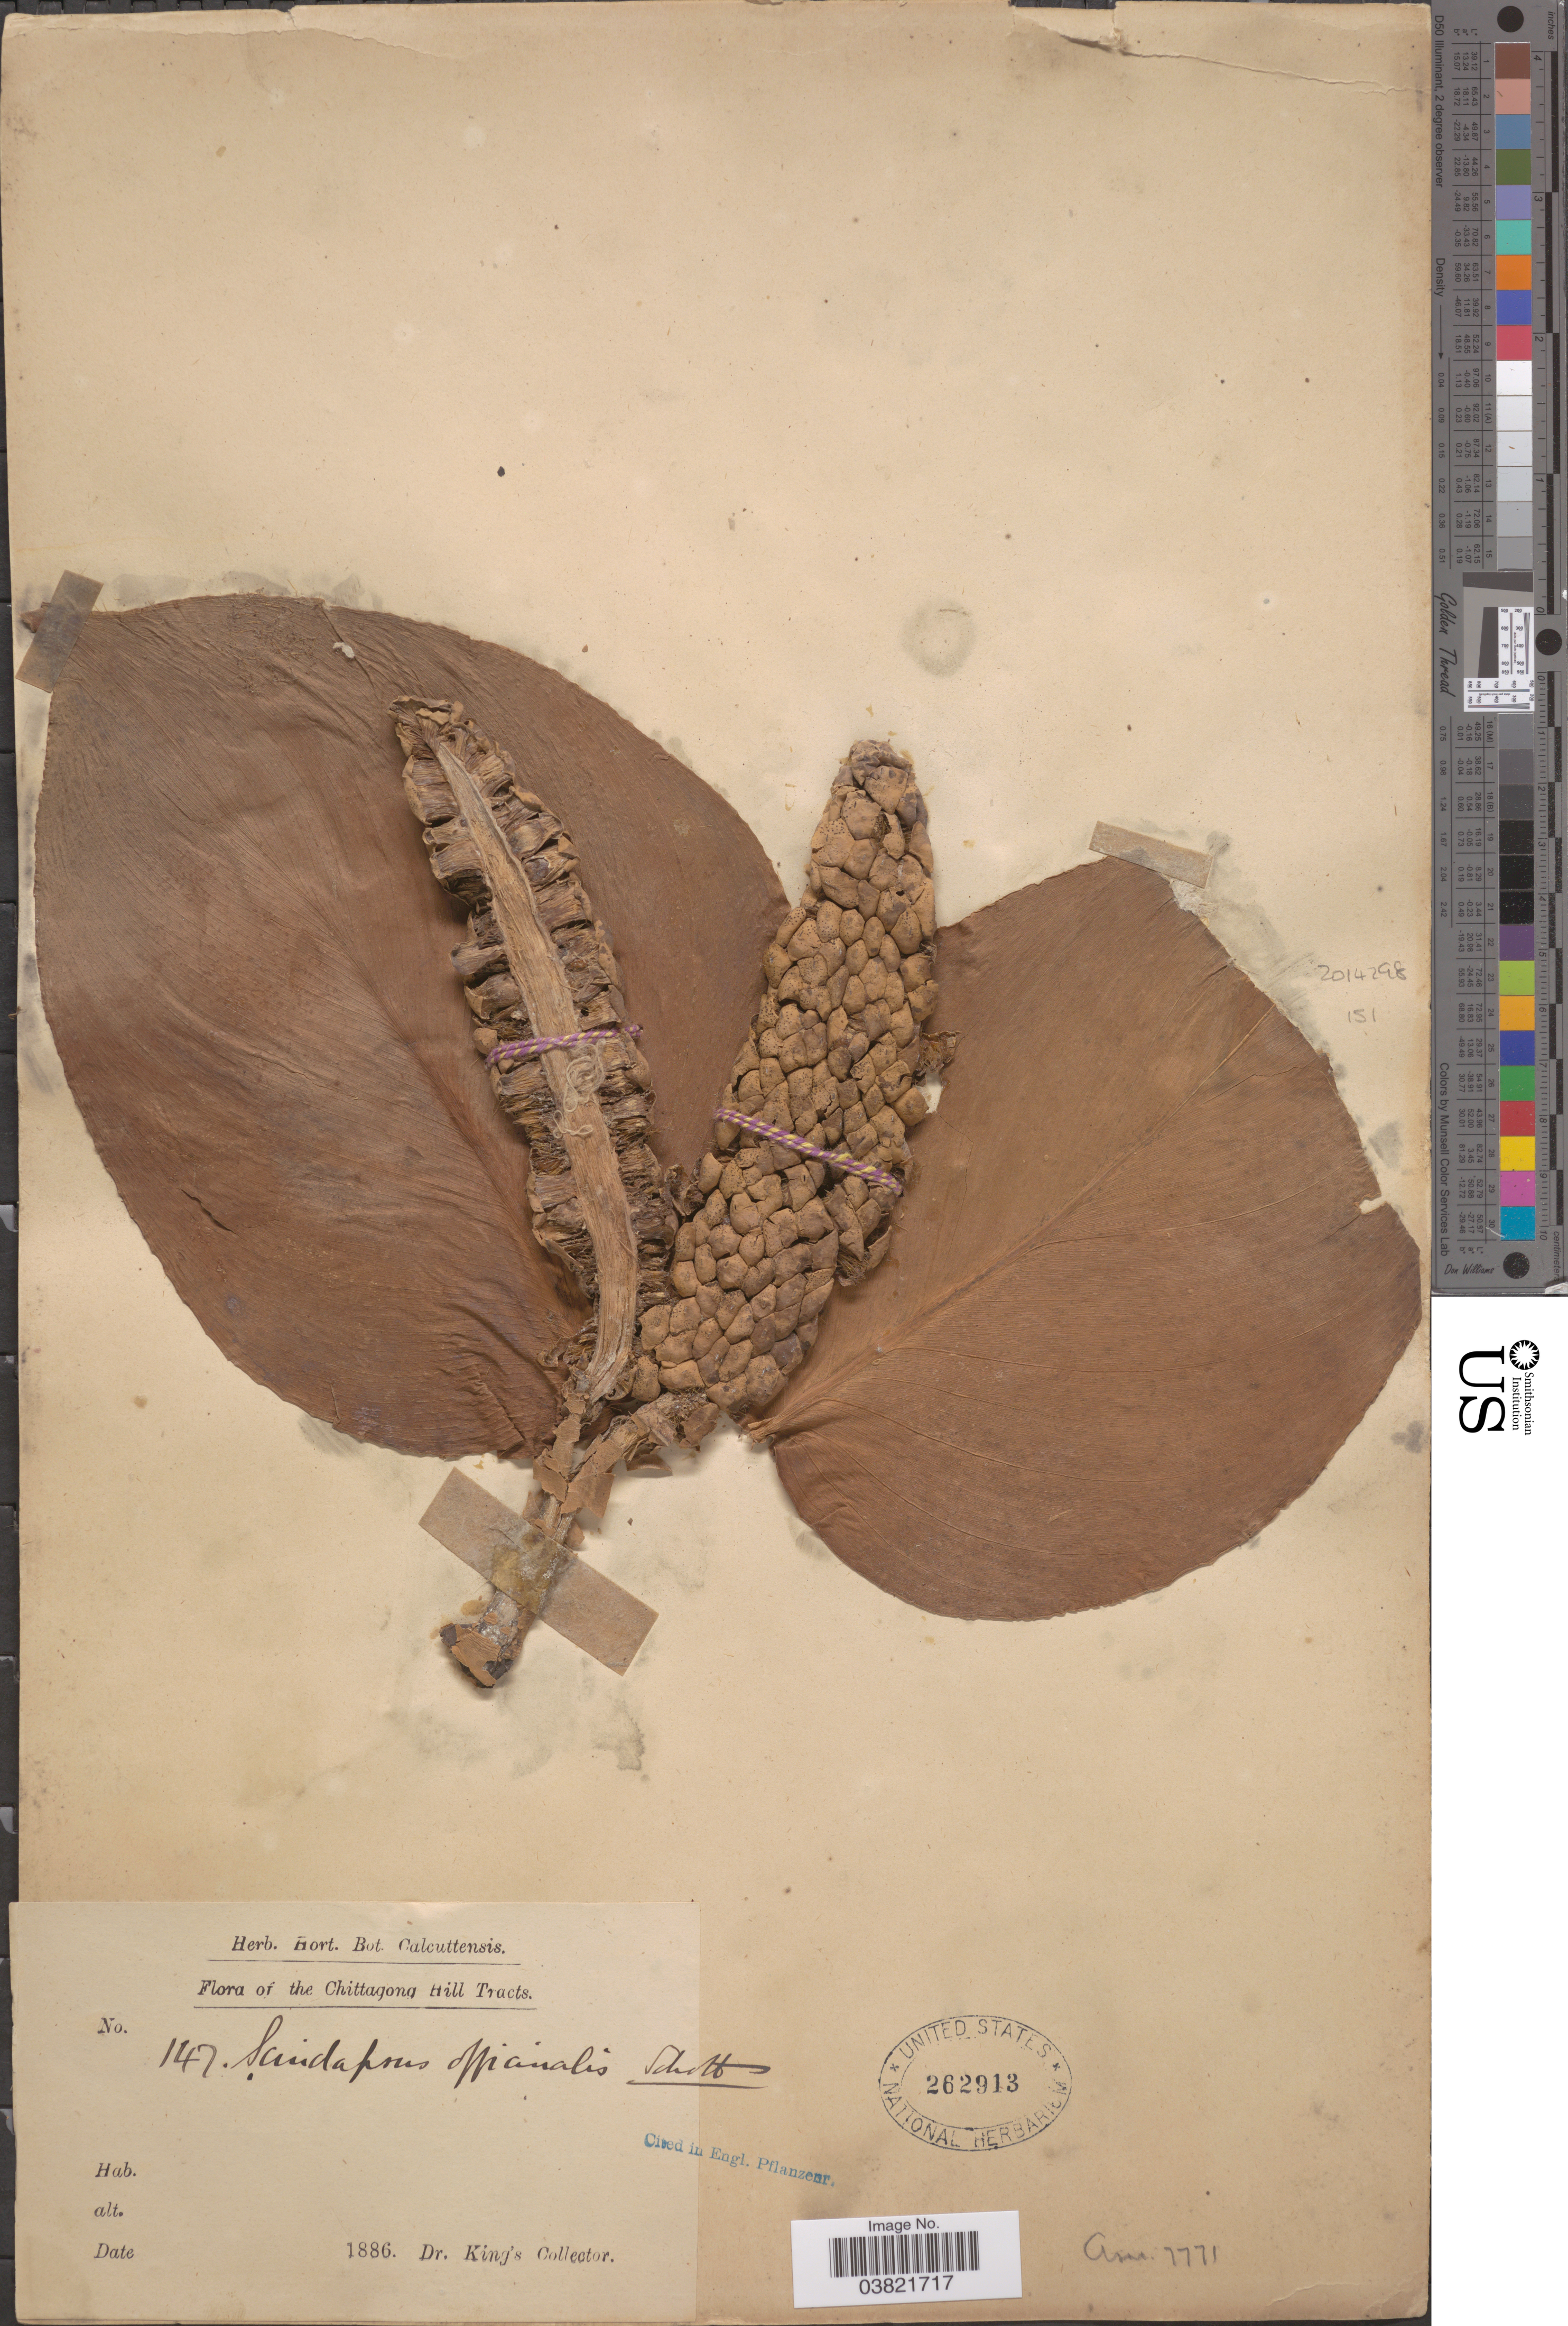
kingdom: Plantae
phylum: Tracheophyta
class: Liliopsida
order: Alismatales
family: Araceae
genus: Scindapsus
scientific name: Scindapsus officinalis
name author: (Roxb.) Schott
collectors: Dr. King's collector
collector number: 147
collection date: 1886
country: Bangladesh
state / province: Chittagong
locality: Chittagong Hill Tracts.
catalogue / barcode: US 262913